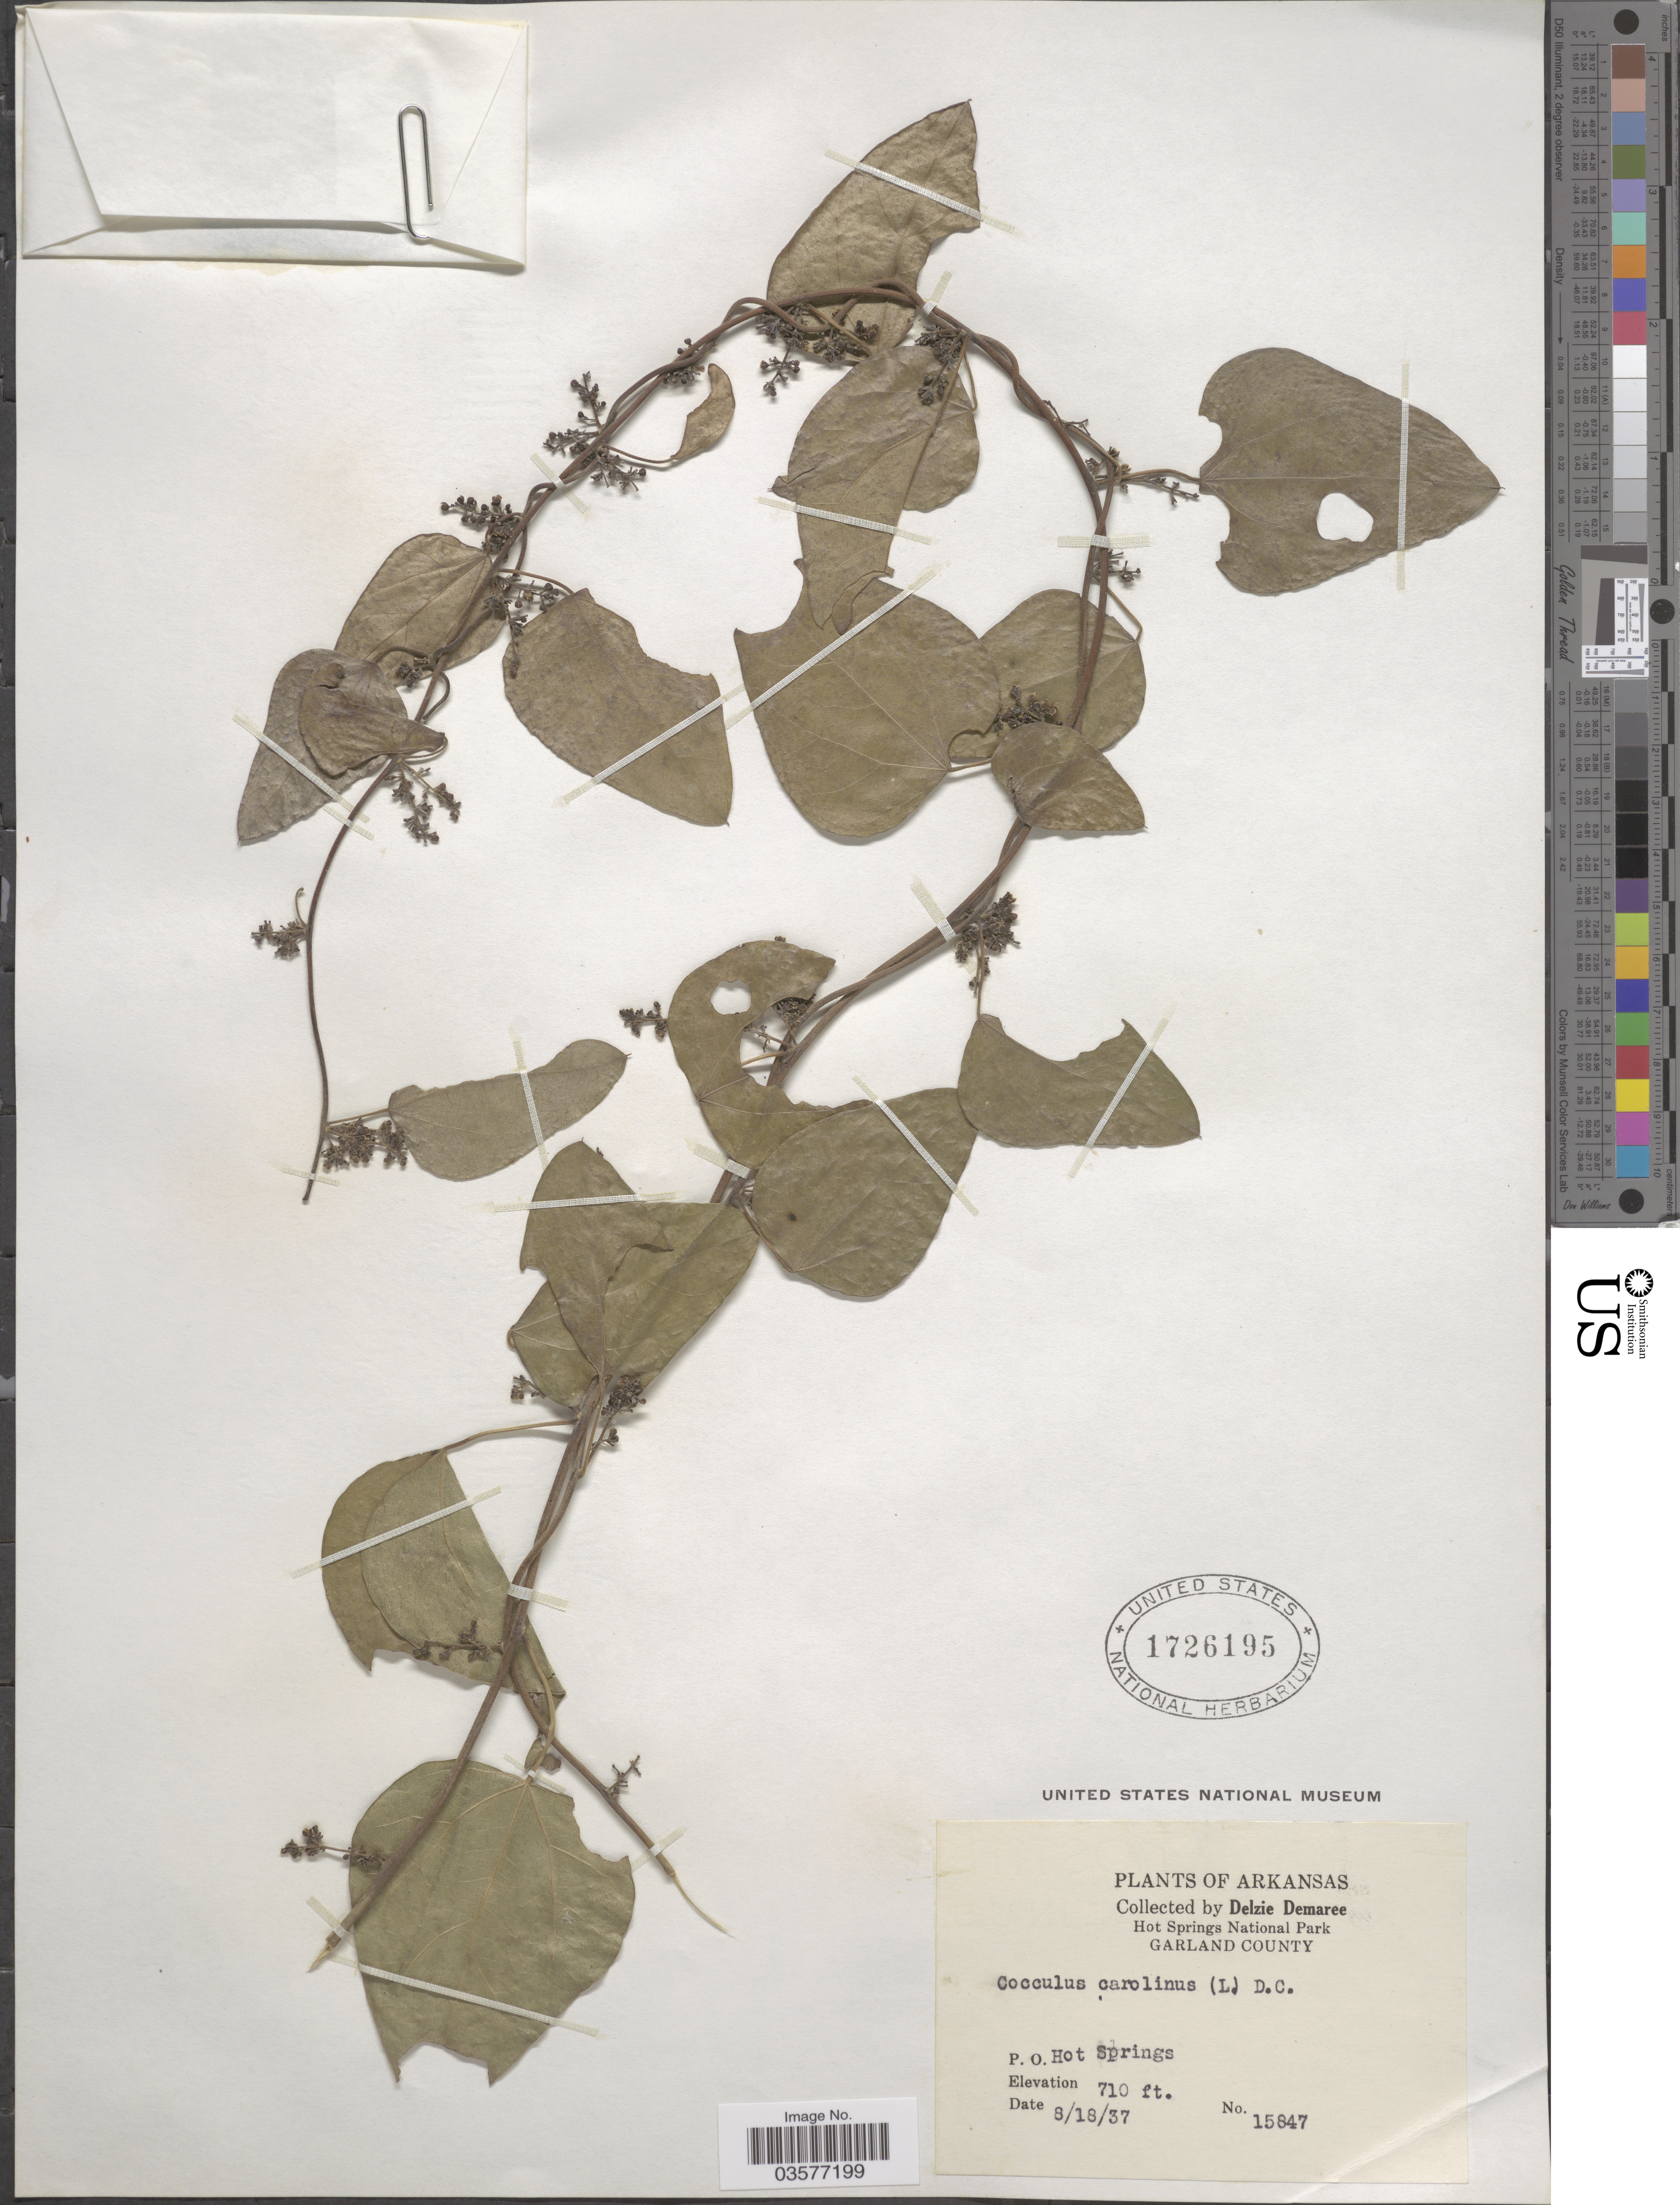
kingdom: Plantae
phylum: Tracheophyta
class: Magnoliopsida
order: Ranunculales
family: Menispermaceae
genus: Cocculus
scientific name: Cocculus carolinus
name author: (L.) DC.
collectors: D. Demaree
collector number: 15847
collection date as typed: Transcribed d/m/y: 18/8/37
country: United States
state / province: Arkansas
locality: Hot Springs National Park. Garland County. P.O. Hot Springs.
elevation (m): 216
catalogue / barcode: US 1726195